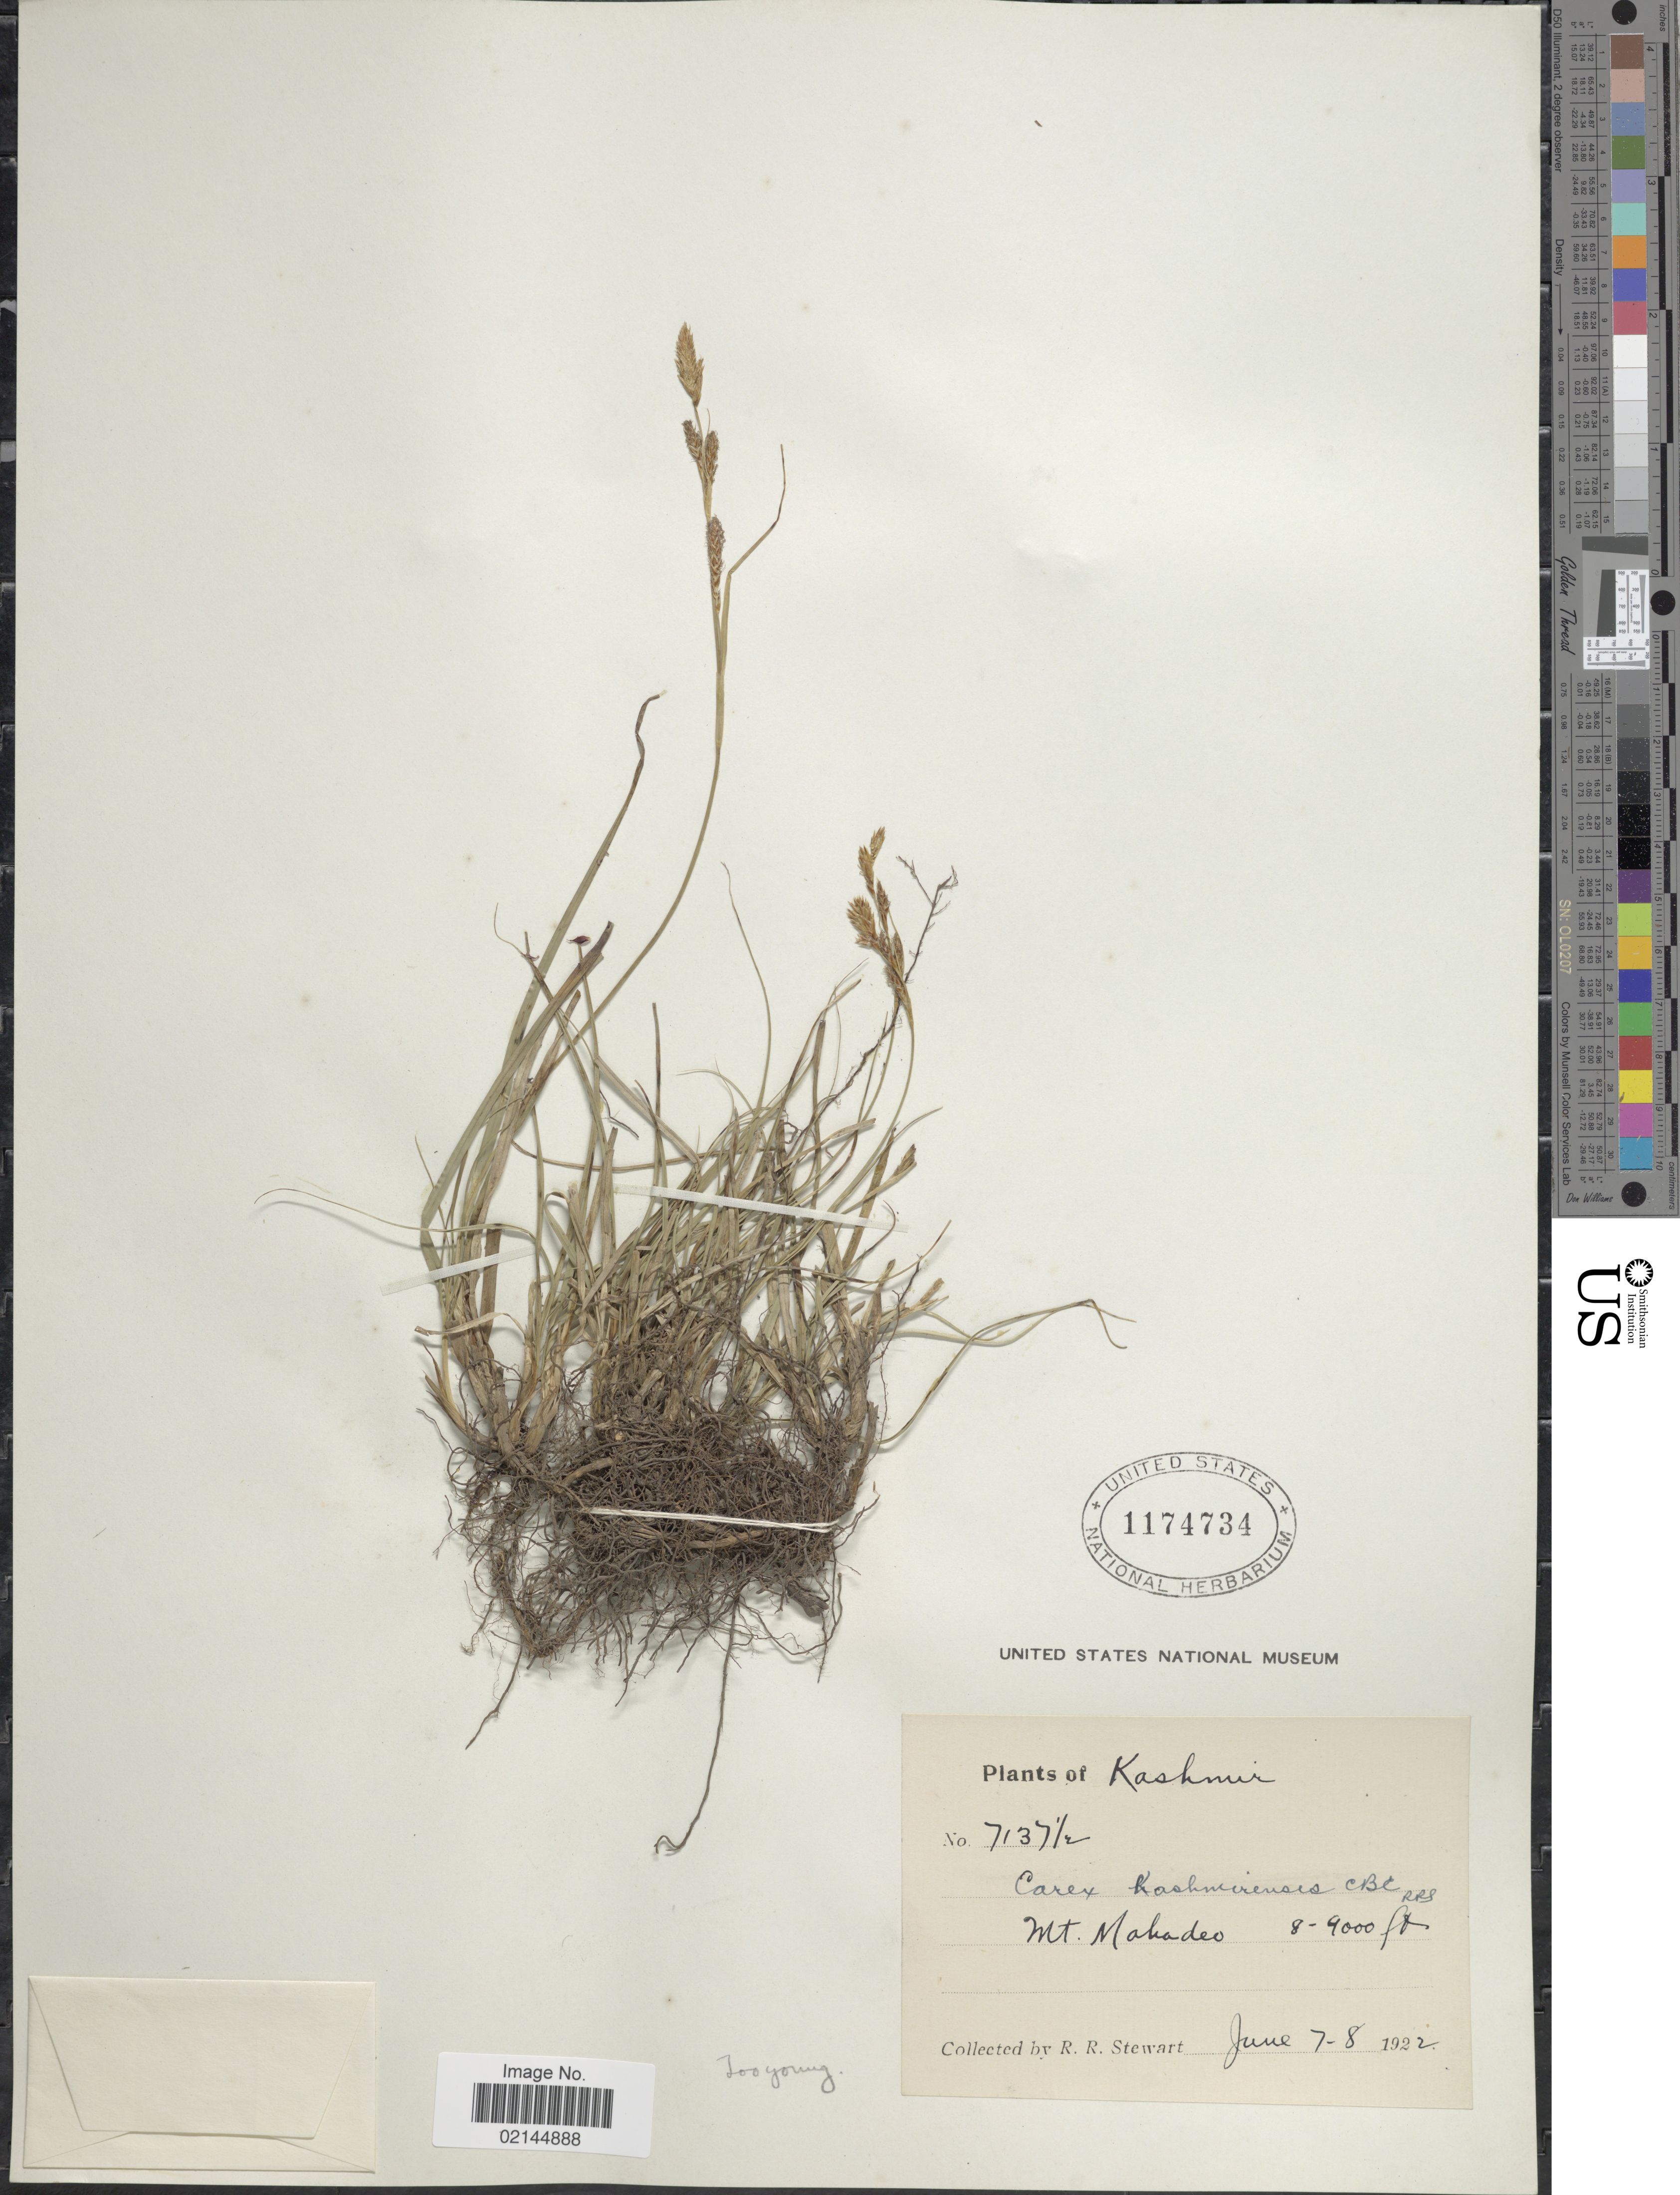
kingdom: Plantae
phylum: Tracheophyta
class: Liliopsida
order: Poales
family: Cyperaceae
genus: Carex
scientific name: Carex kashmirensis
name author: C.B. Clarke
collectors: R. R. Stewart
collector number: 7137½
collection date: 1922-06-07/1922-06-08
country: India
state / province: Jammu and Kashmir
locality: Mt. Mahadeo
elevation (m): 2438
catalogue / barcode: US 1174734